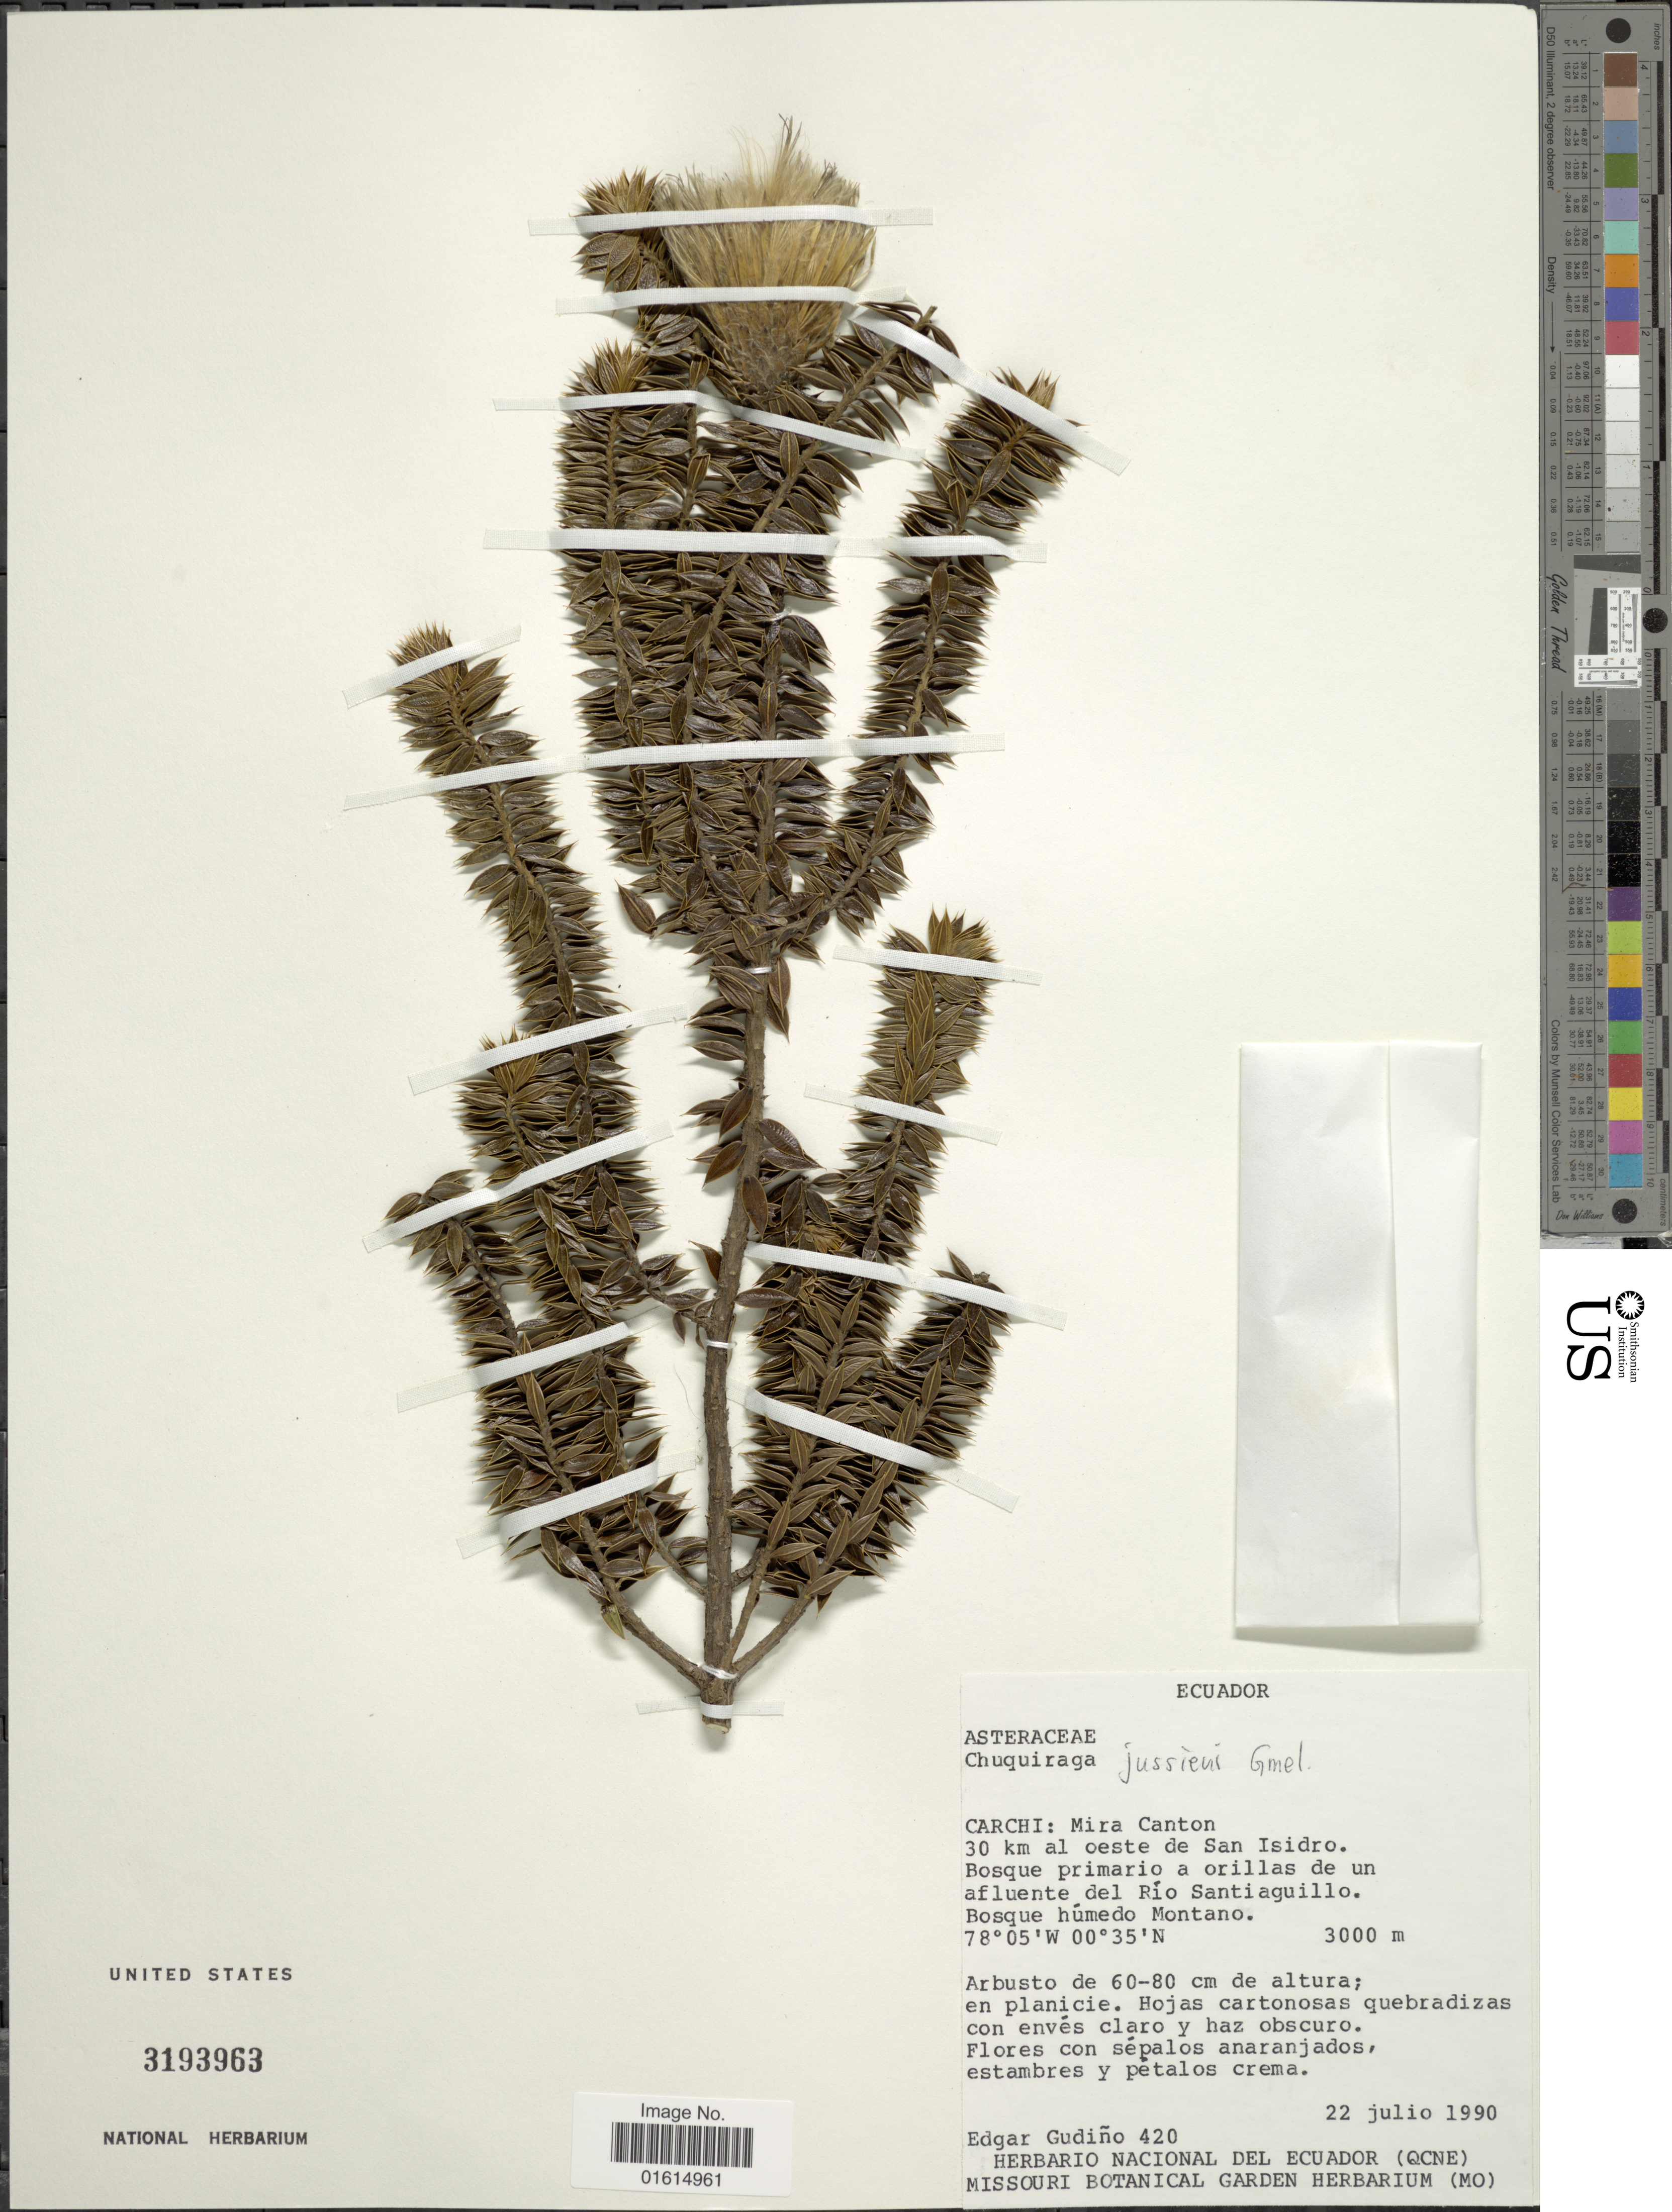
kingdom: Plantae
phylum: Tracheophyta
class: Magnoliopsida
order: Asterales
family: Asteraceae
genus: Chuquiraga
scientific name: Chuquiraga jussieui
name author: J.F. Gmel.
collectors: E. Gudiño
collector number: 420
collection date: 1990-07-22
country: Ecuador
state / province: Carchi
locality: Carchi, Mira Canton, 30 km al oeste de San Isidro, Bosque primario a orillas de un afluente del Rio Santiaguillo, Bosque humedo Montano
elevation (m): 3000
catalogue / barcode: US 3193963